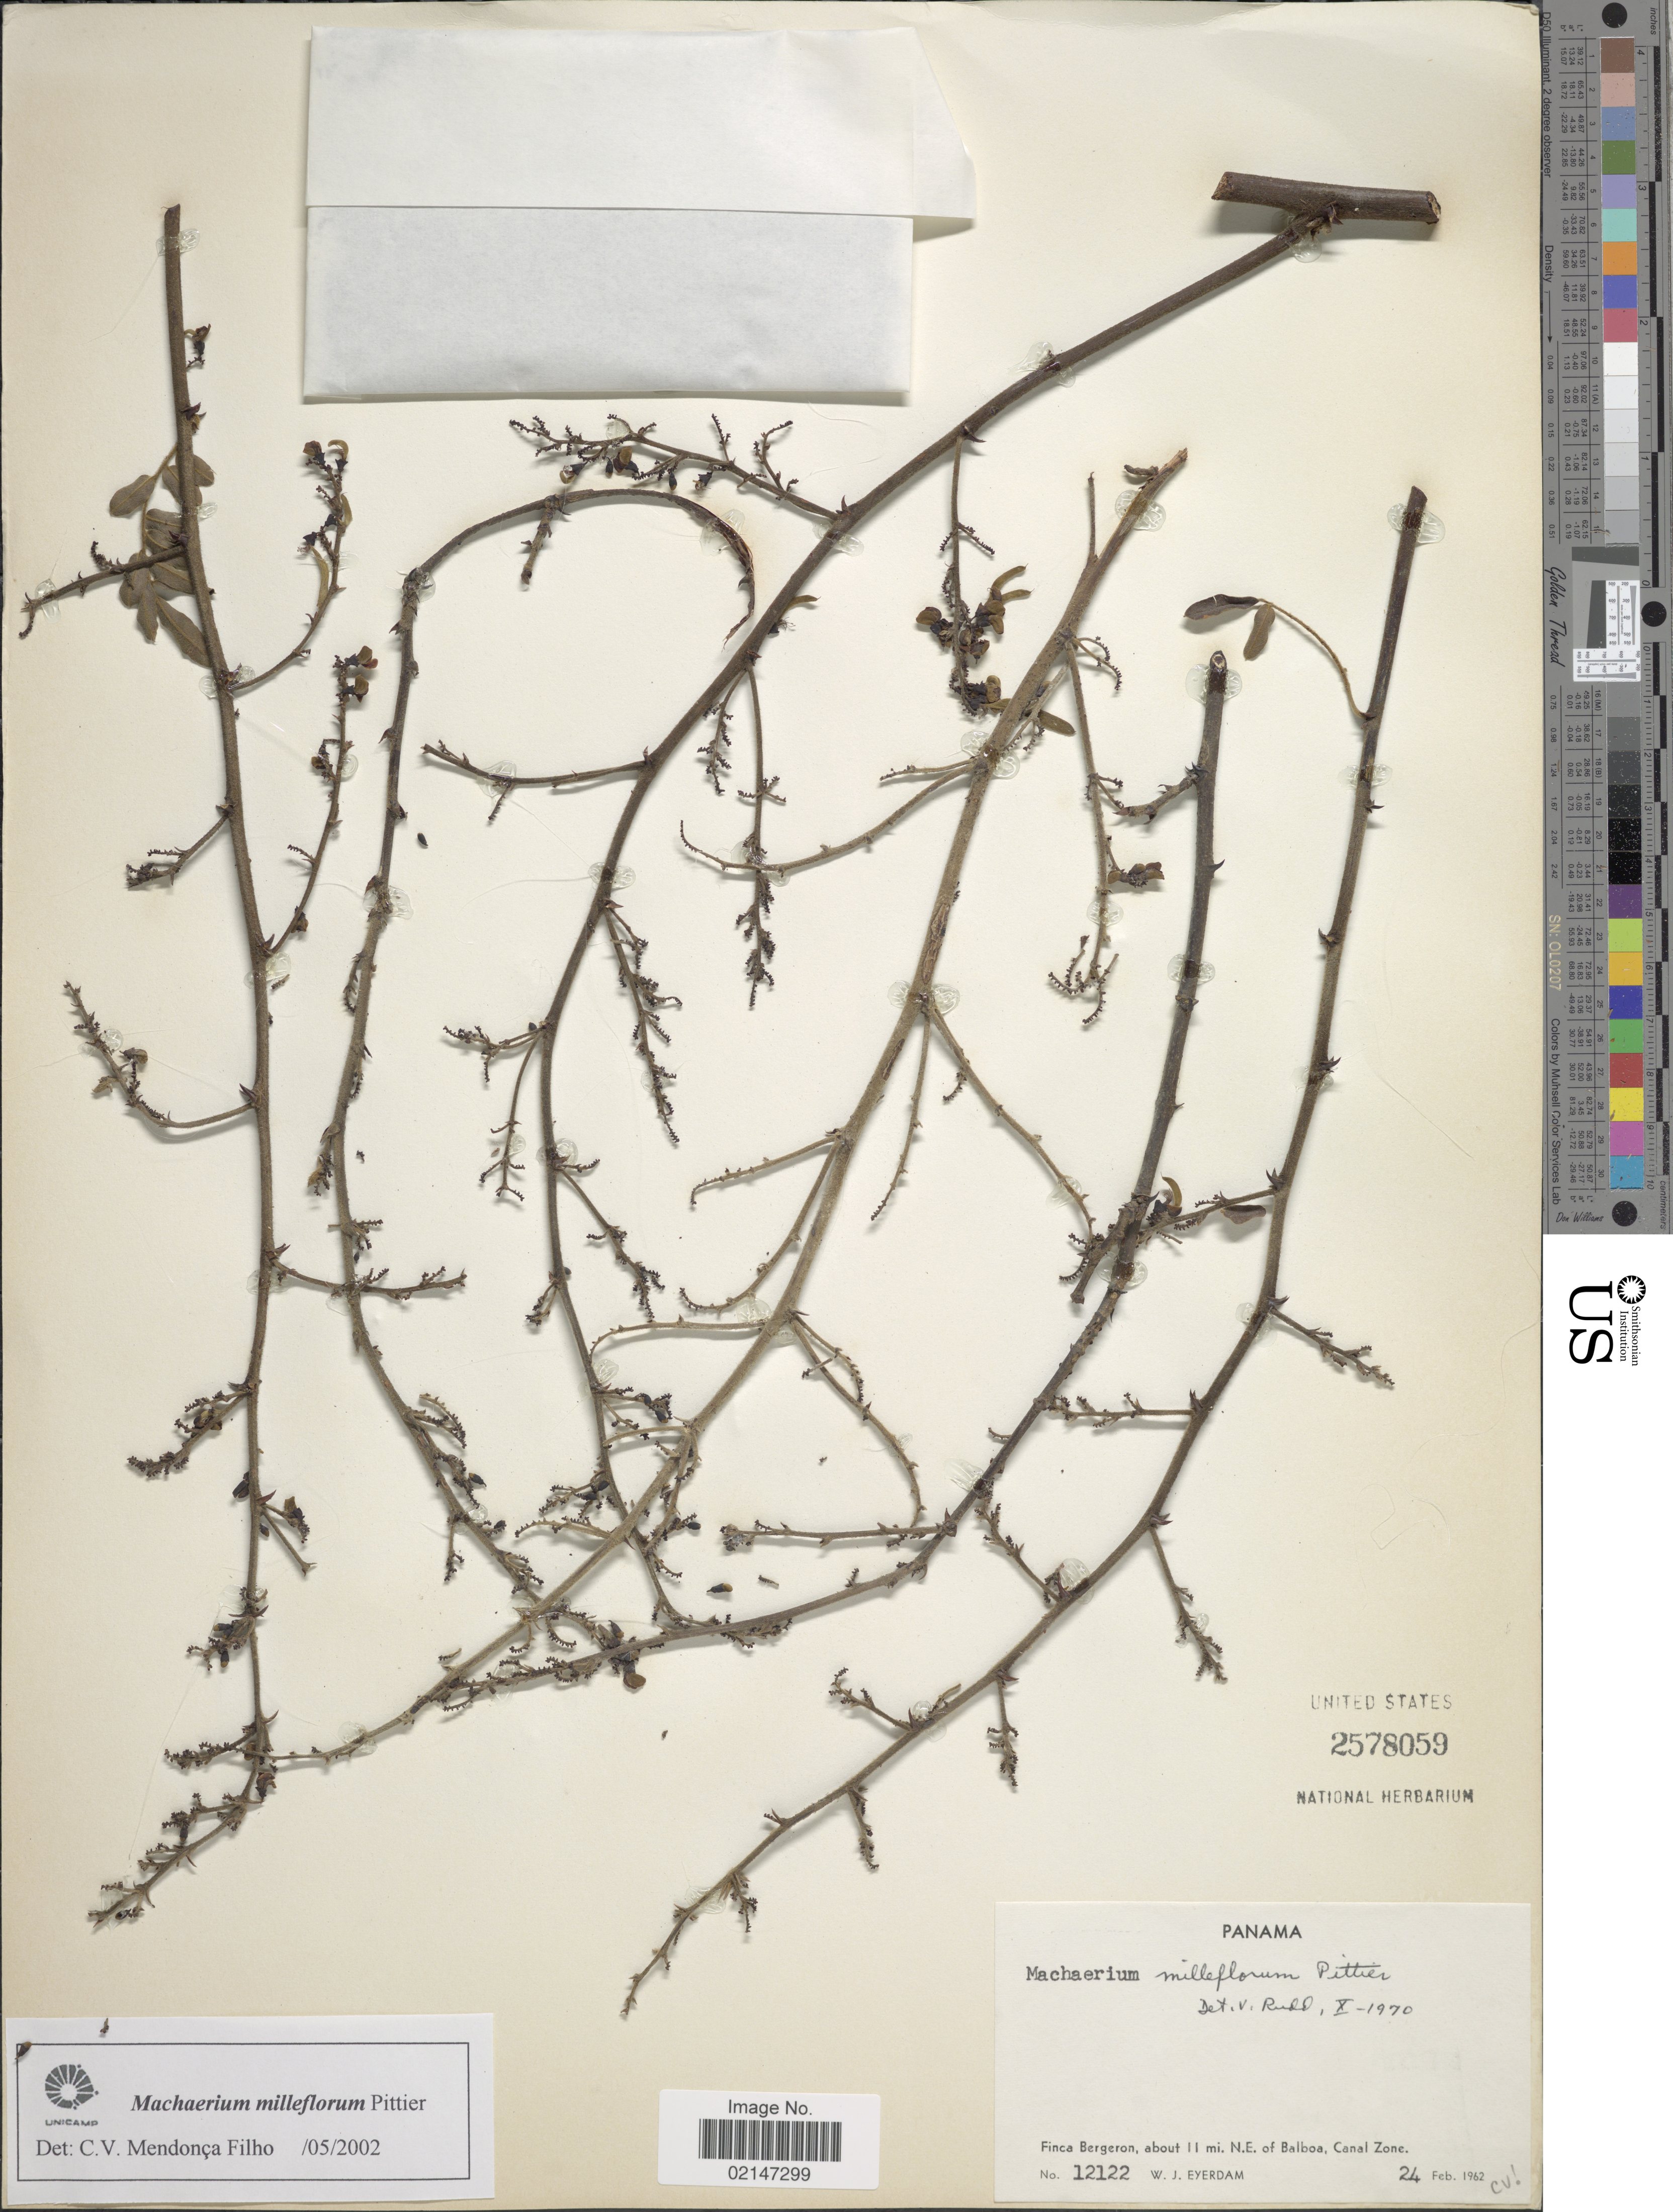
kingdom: Plantae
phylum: Tracheophyta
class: Magnoliopsida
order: Fabales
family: Fabaceae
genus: Machaerium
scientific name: Machaerium milleflorum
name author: Pittier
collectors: W. J. Eyerdam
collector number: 12122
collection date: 1962-02-24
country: Panama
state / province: Colón / Panamá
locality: Finca Bergeron, about 11 mi. N.E. of Balboa, Canal Zone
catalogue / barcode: US 2578059